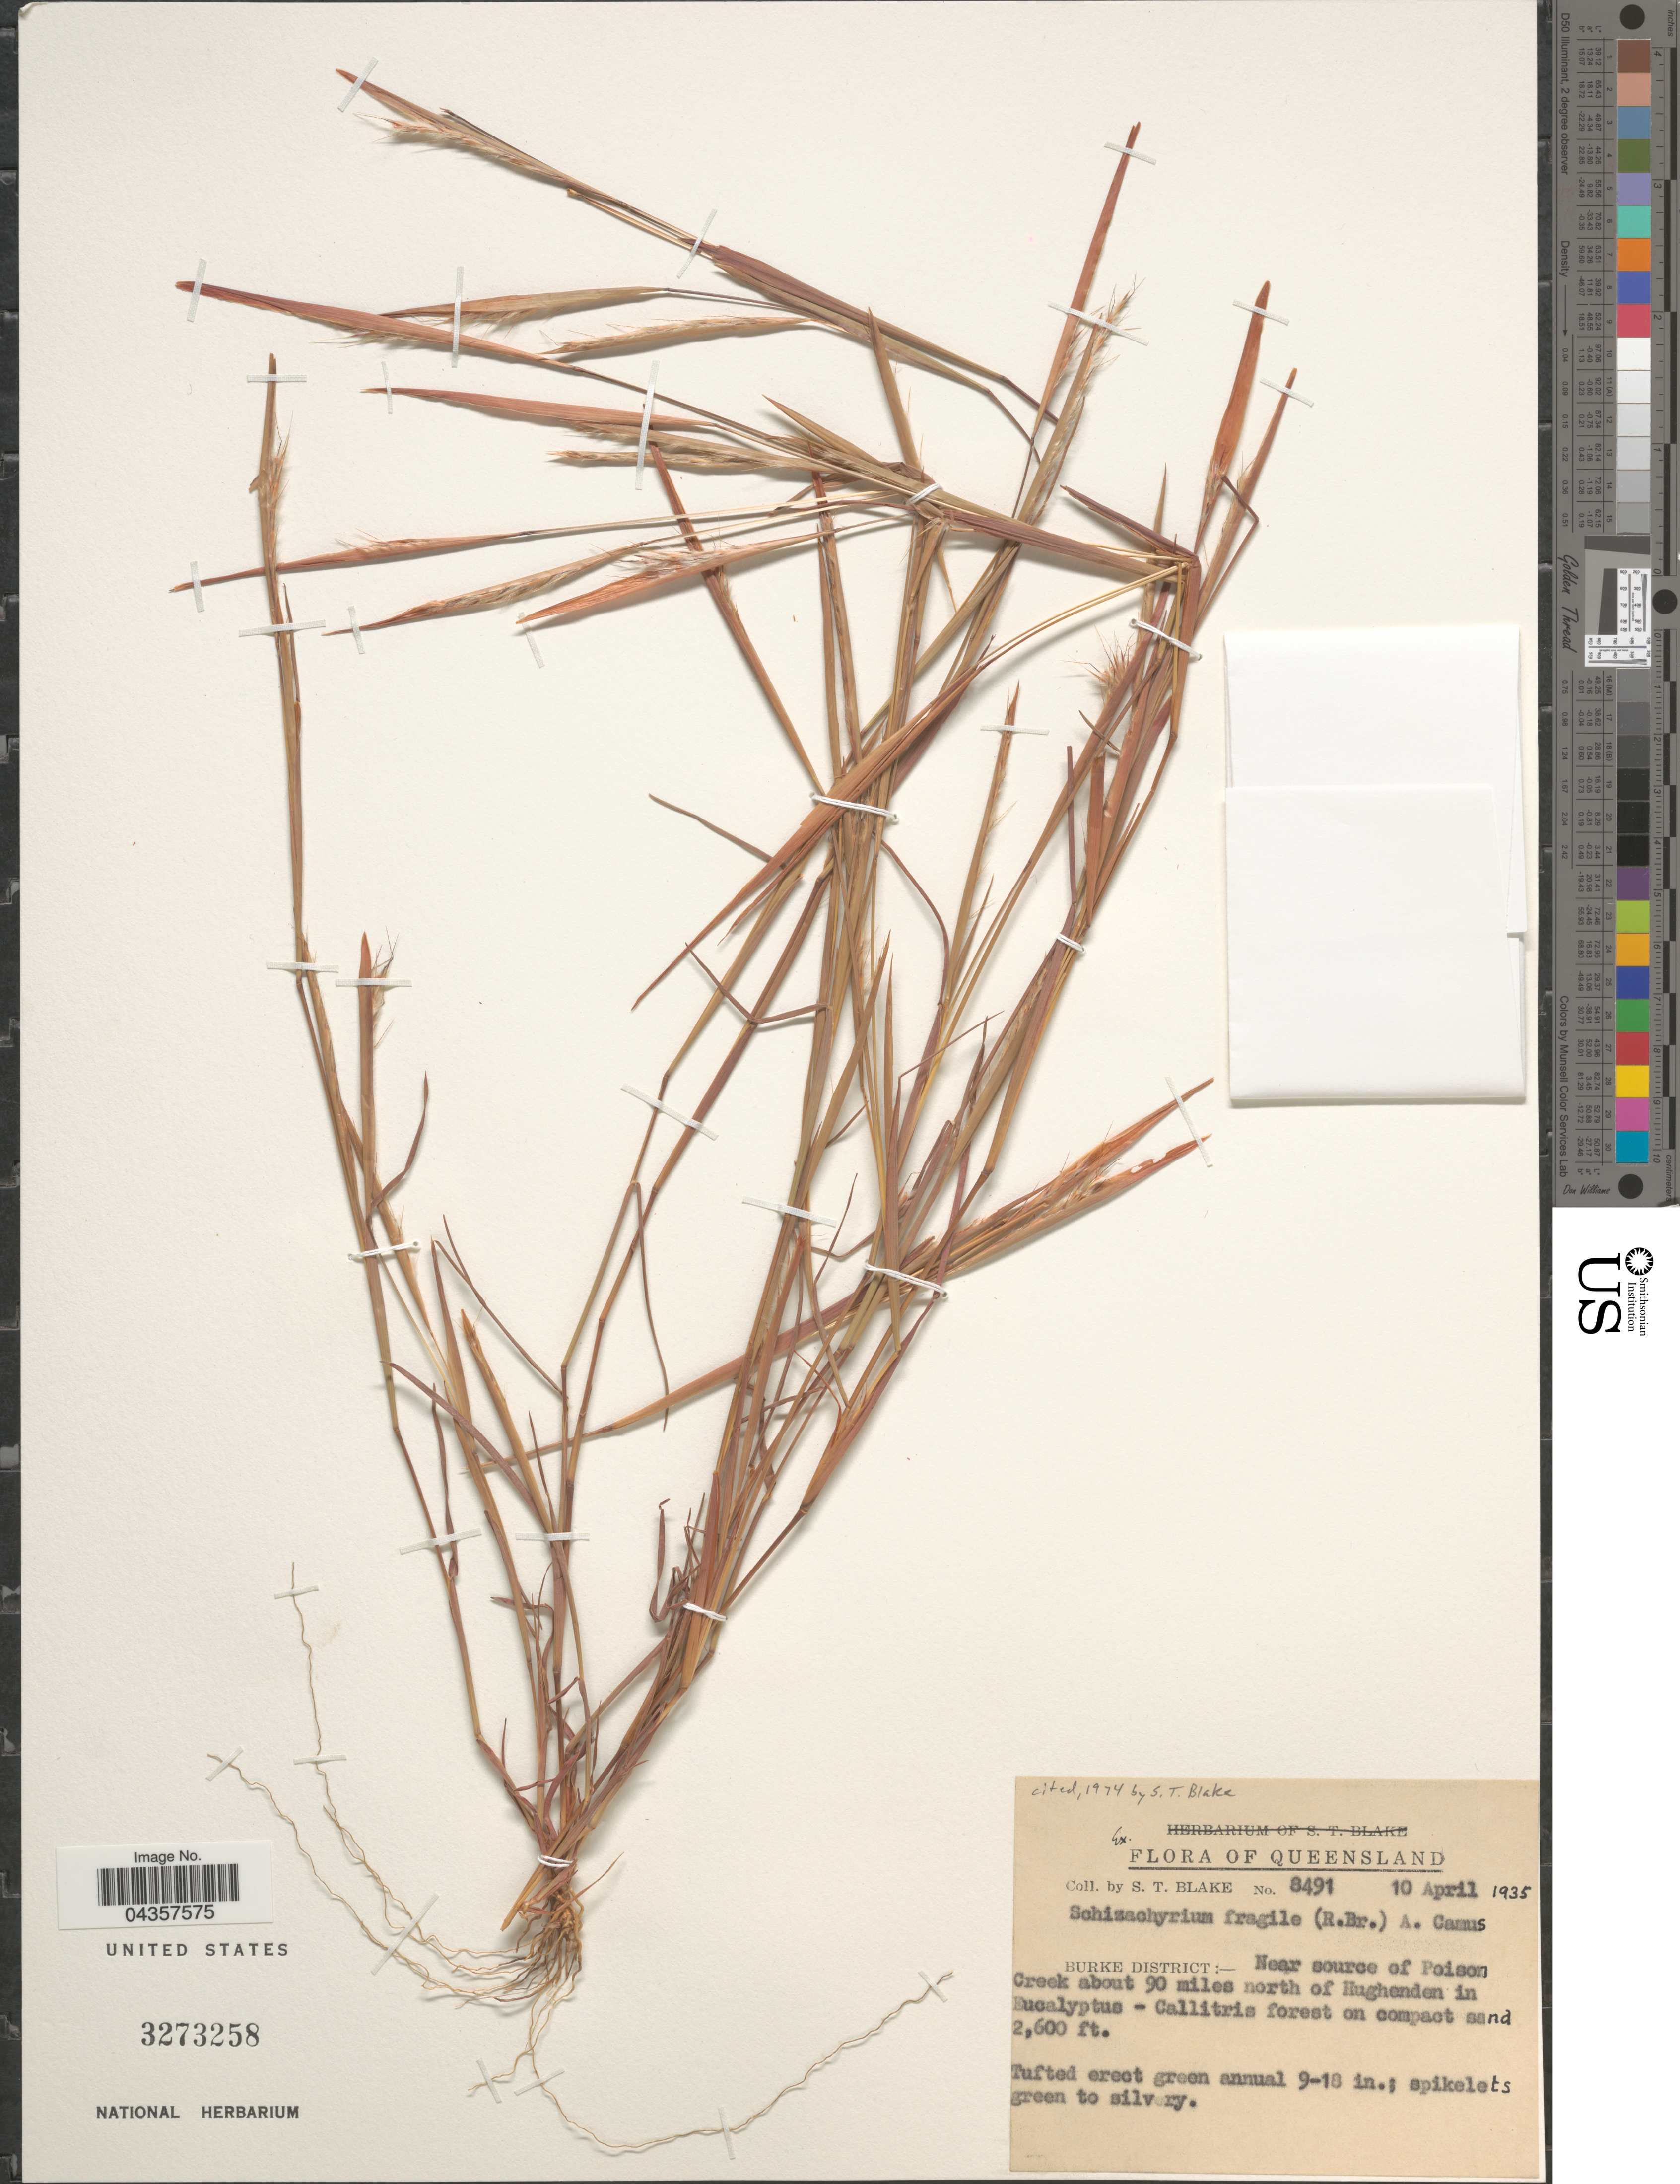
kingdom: Plantae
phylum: Tracheophyta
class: Liliopsida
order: Poales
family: Poaceae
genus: Schizachyrium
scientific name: Schizachyrium fragile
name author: (R. Br.) A. Camus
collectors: S. T. Blake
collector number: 8491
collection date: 1935-04-10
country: Australia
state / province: Queensland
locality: Burke District: - Near source of Poison Creek about 90 miles north of Hughenden in Eucalyptus-Callitris forest on compact sand.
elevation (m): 792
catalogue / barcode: US 3273258